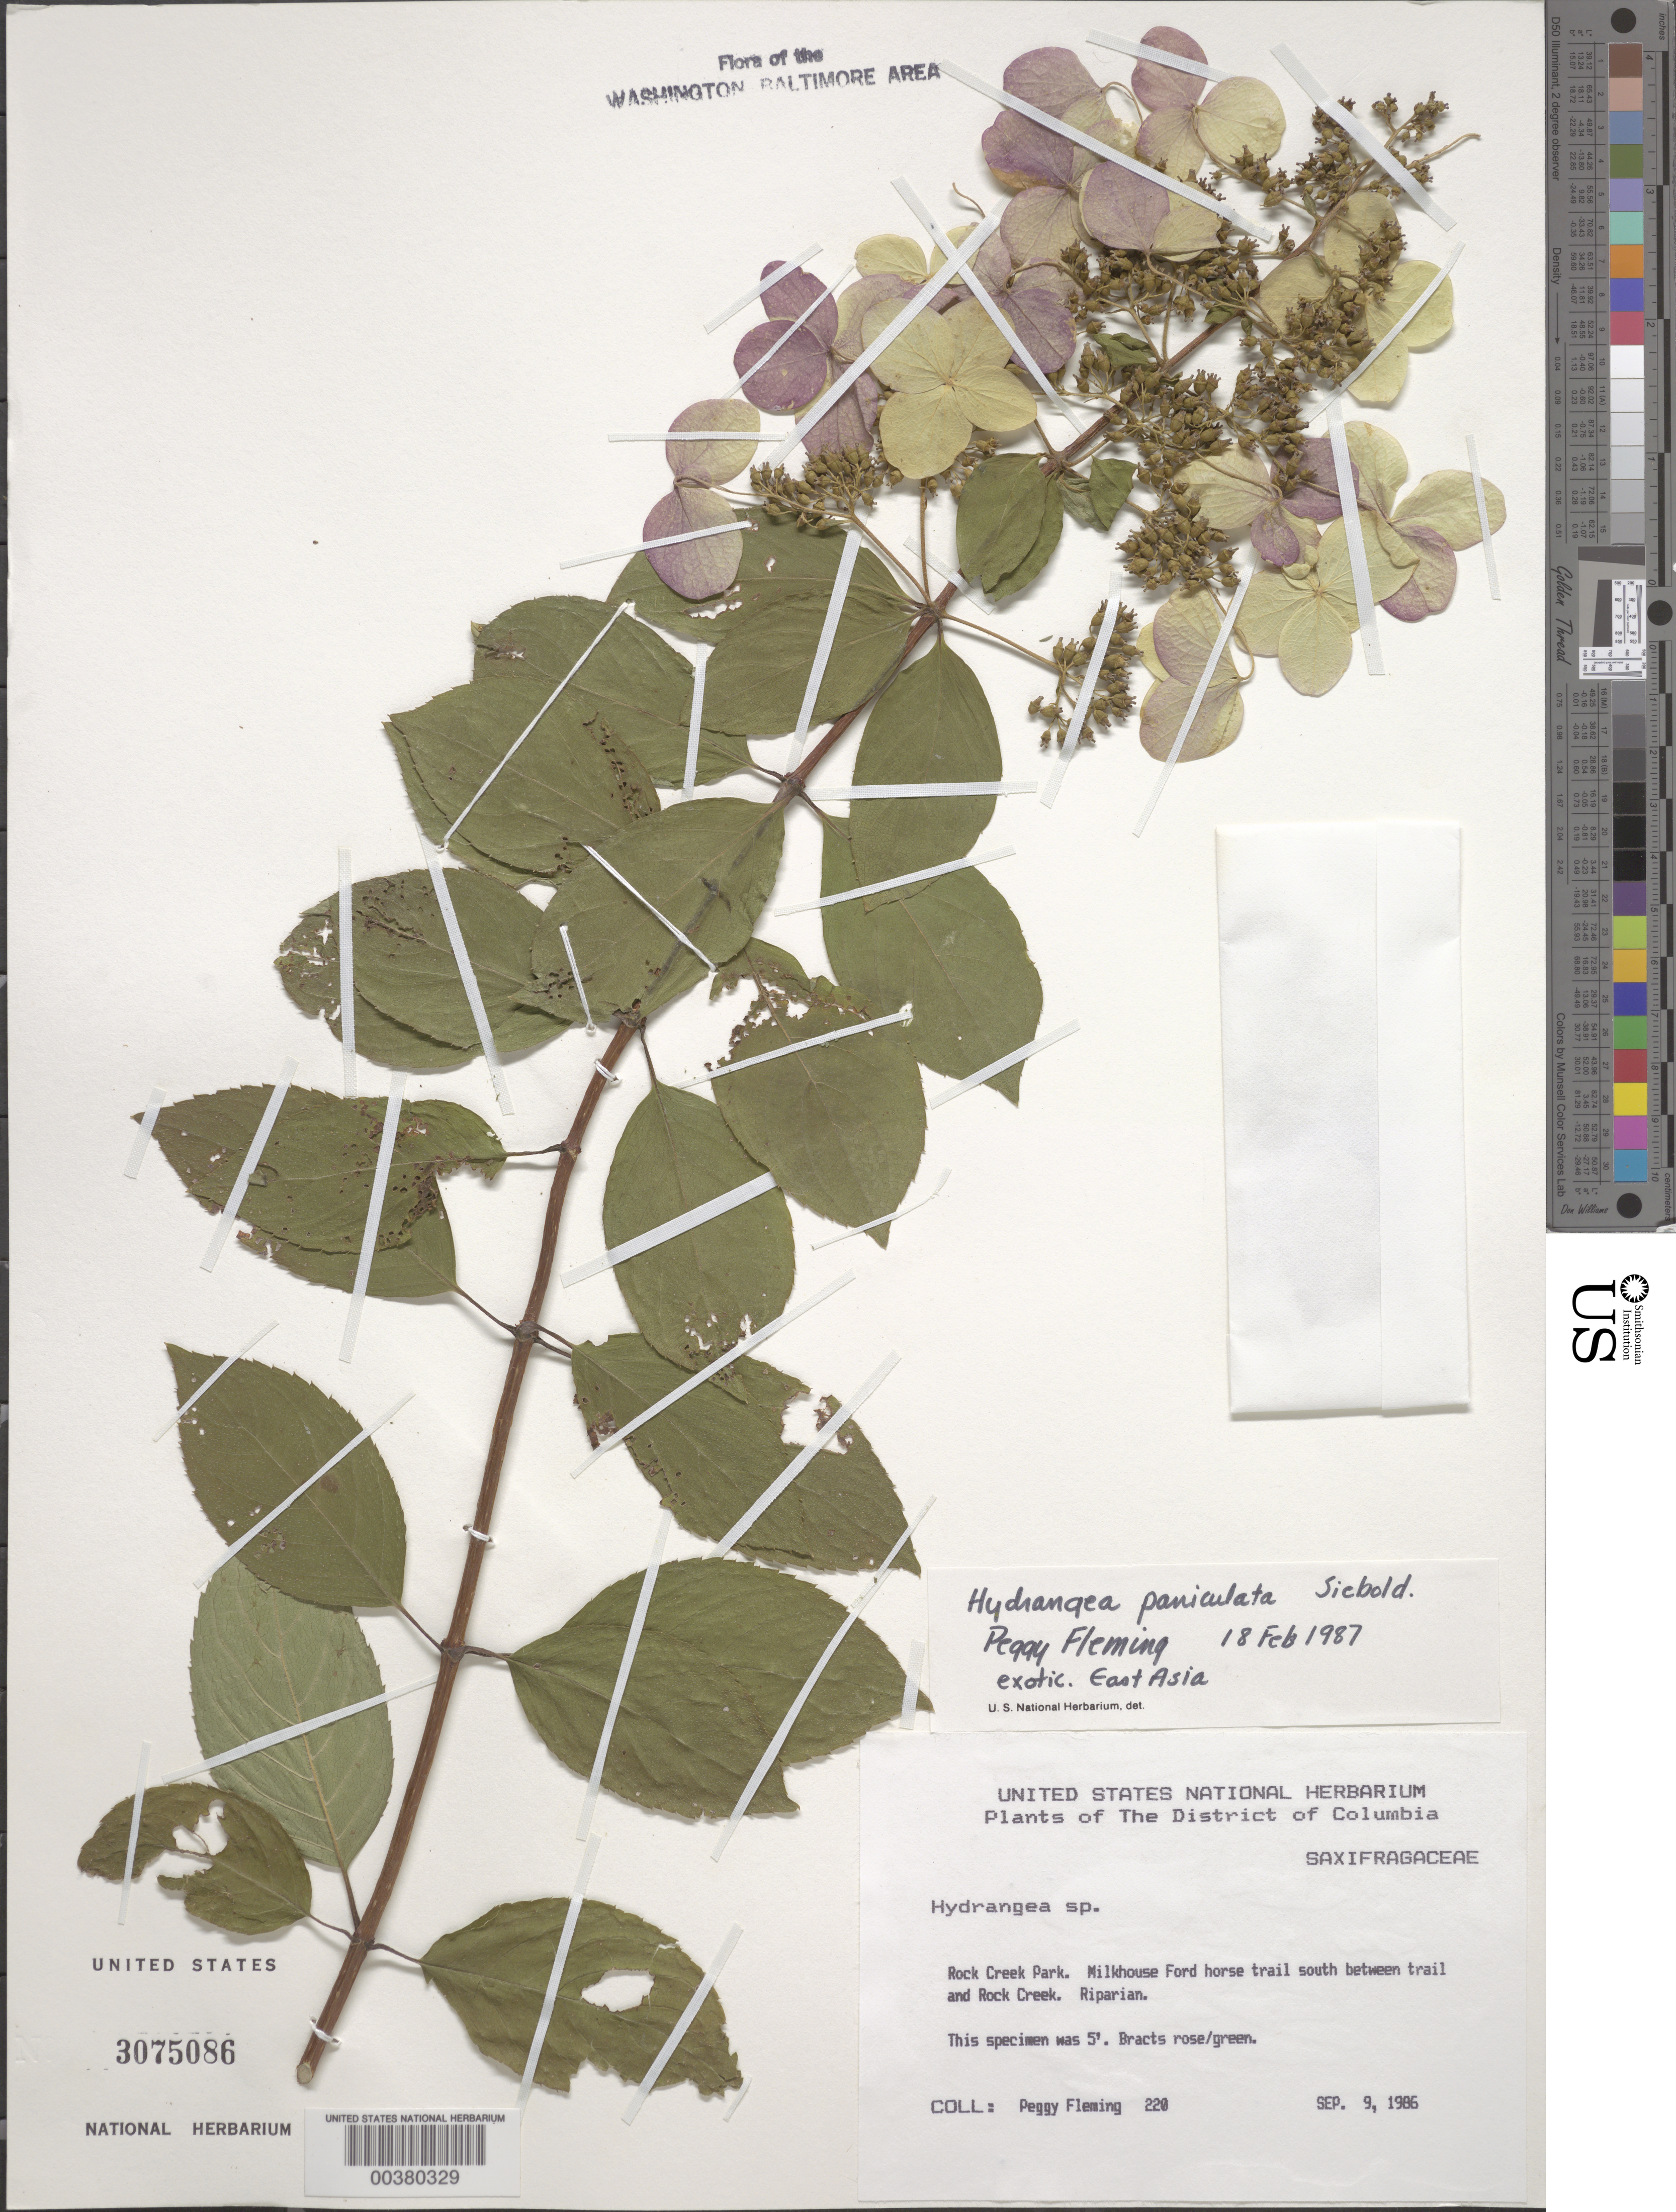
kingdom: Plantae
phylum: Tracheophyta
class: Magnoliopsida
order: Cornales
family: Hydrangeaceae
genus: Hydrangea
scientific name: Hydrangea paniculata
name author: Siebold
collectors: P. Fleming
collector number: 220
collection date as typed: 09 Sep 1986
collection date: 1986-09-09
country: United States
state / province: District of Columbia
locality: Rock Creek Park, Milkhouse Ford Rock Creek Park and Vicinity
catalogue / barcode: US 3075086